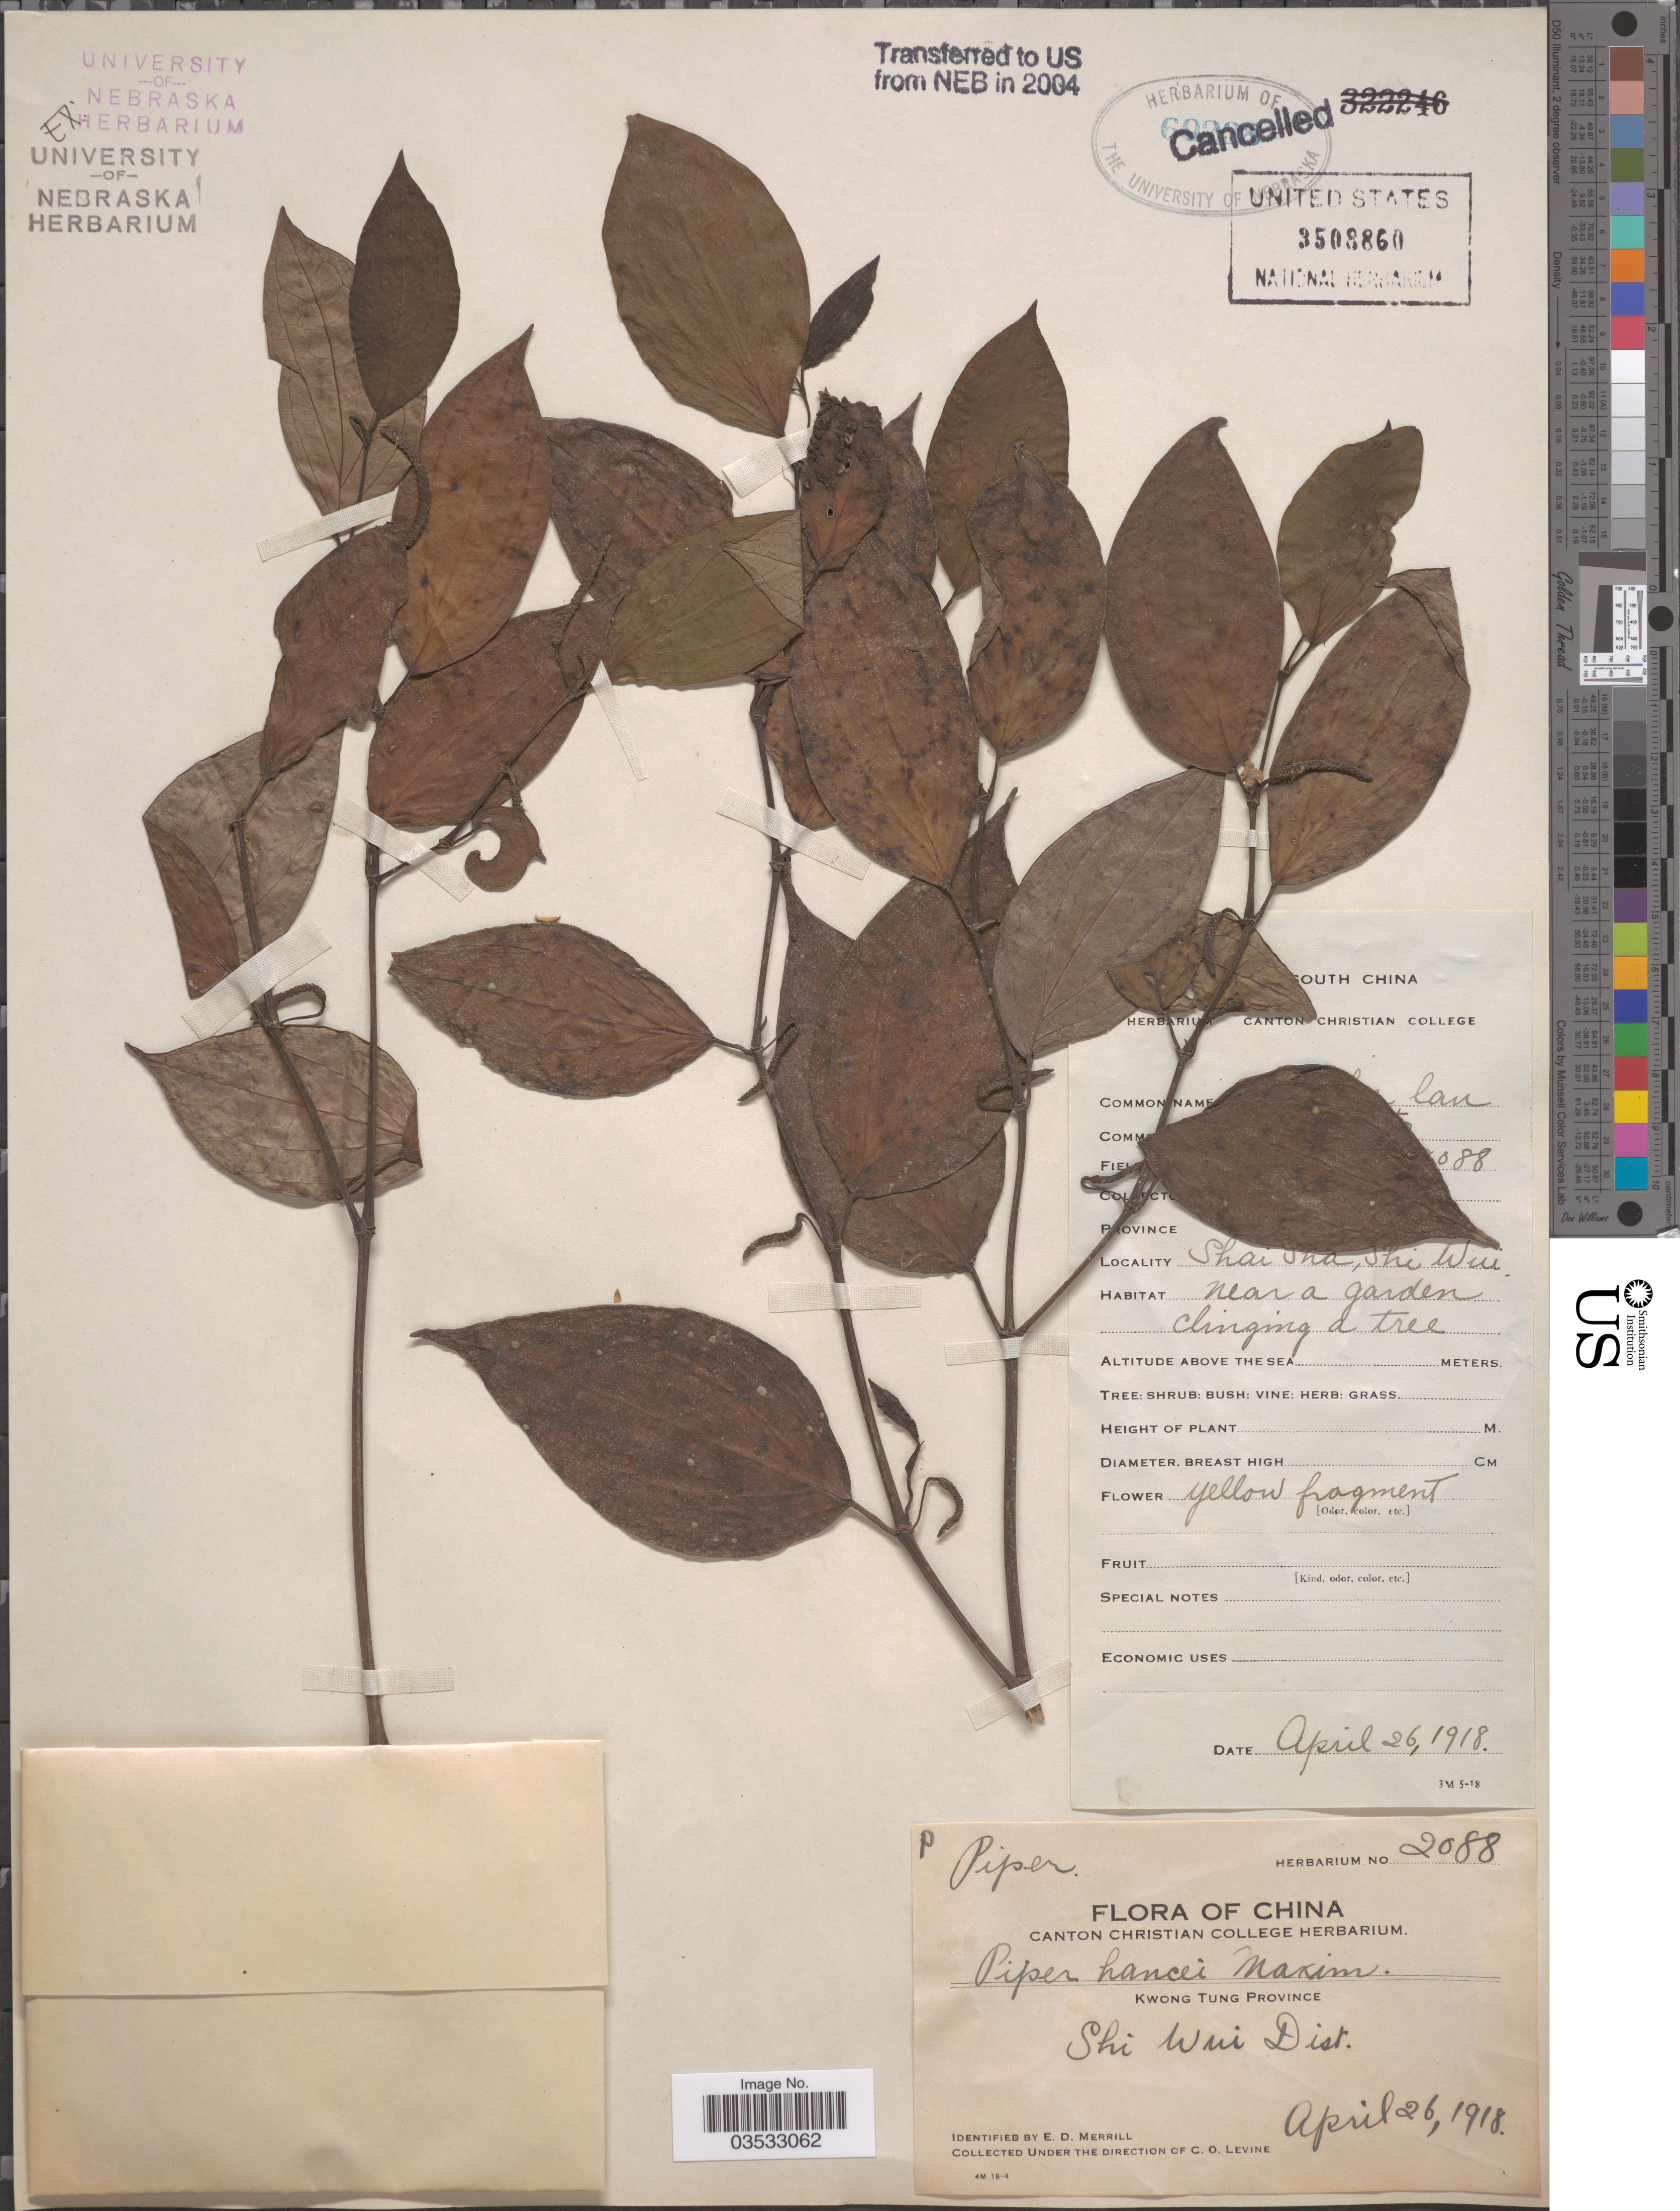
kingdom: Plantae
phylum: Tracheophyta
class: Magnoliopsida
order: Piperales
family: Piperaceae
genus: Piper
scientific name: Piper hancei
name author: Maxim.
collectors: C. O. Levine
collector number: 2088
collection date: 1918-04-26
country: China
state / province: Guangdong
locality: South China. Shai Sha, Shi Wui. Near a garden. Kwong Tung Province.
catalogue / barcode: US 3508860